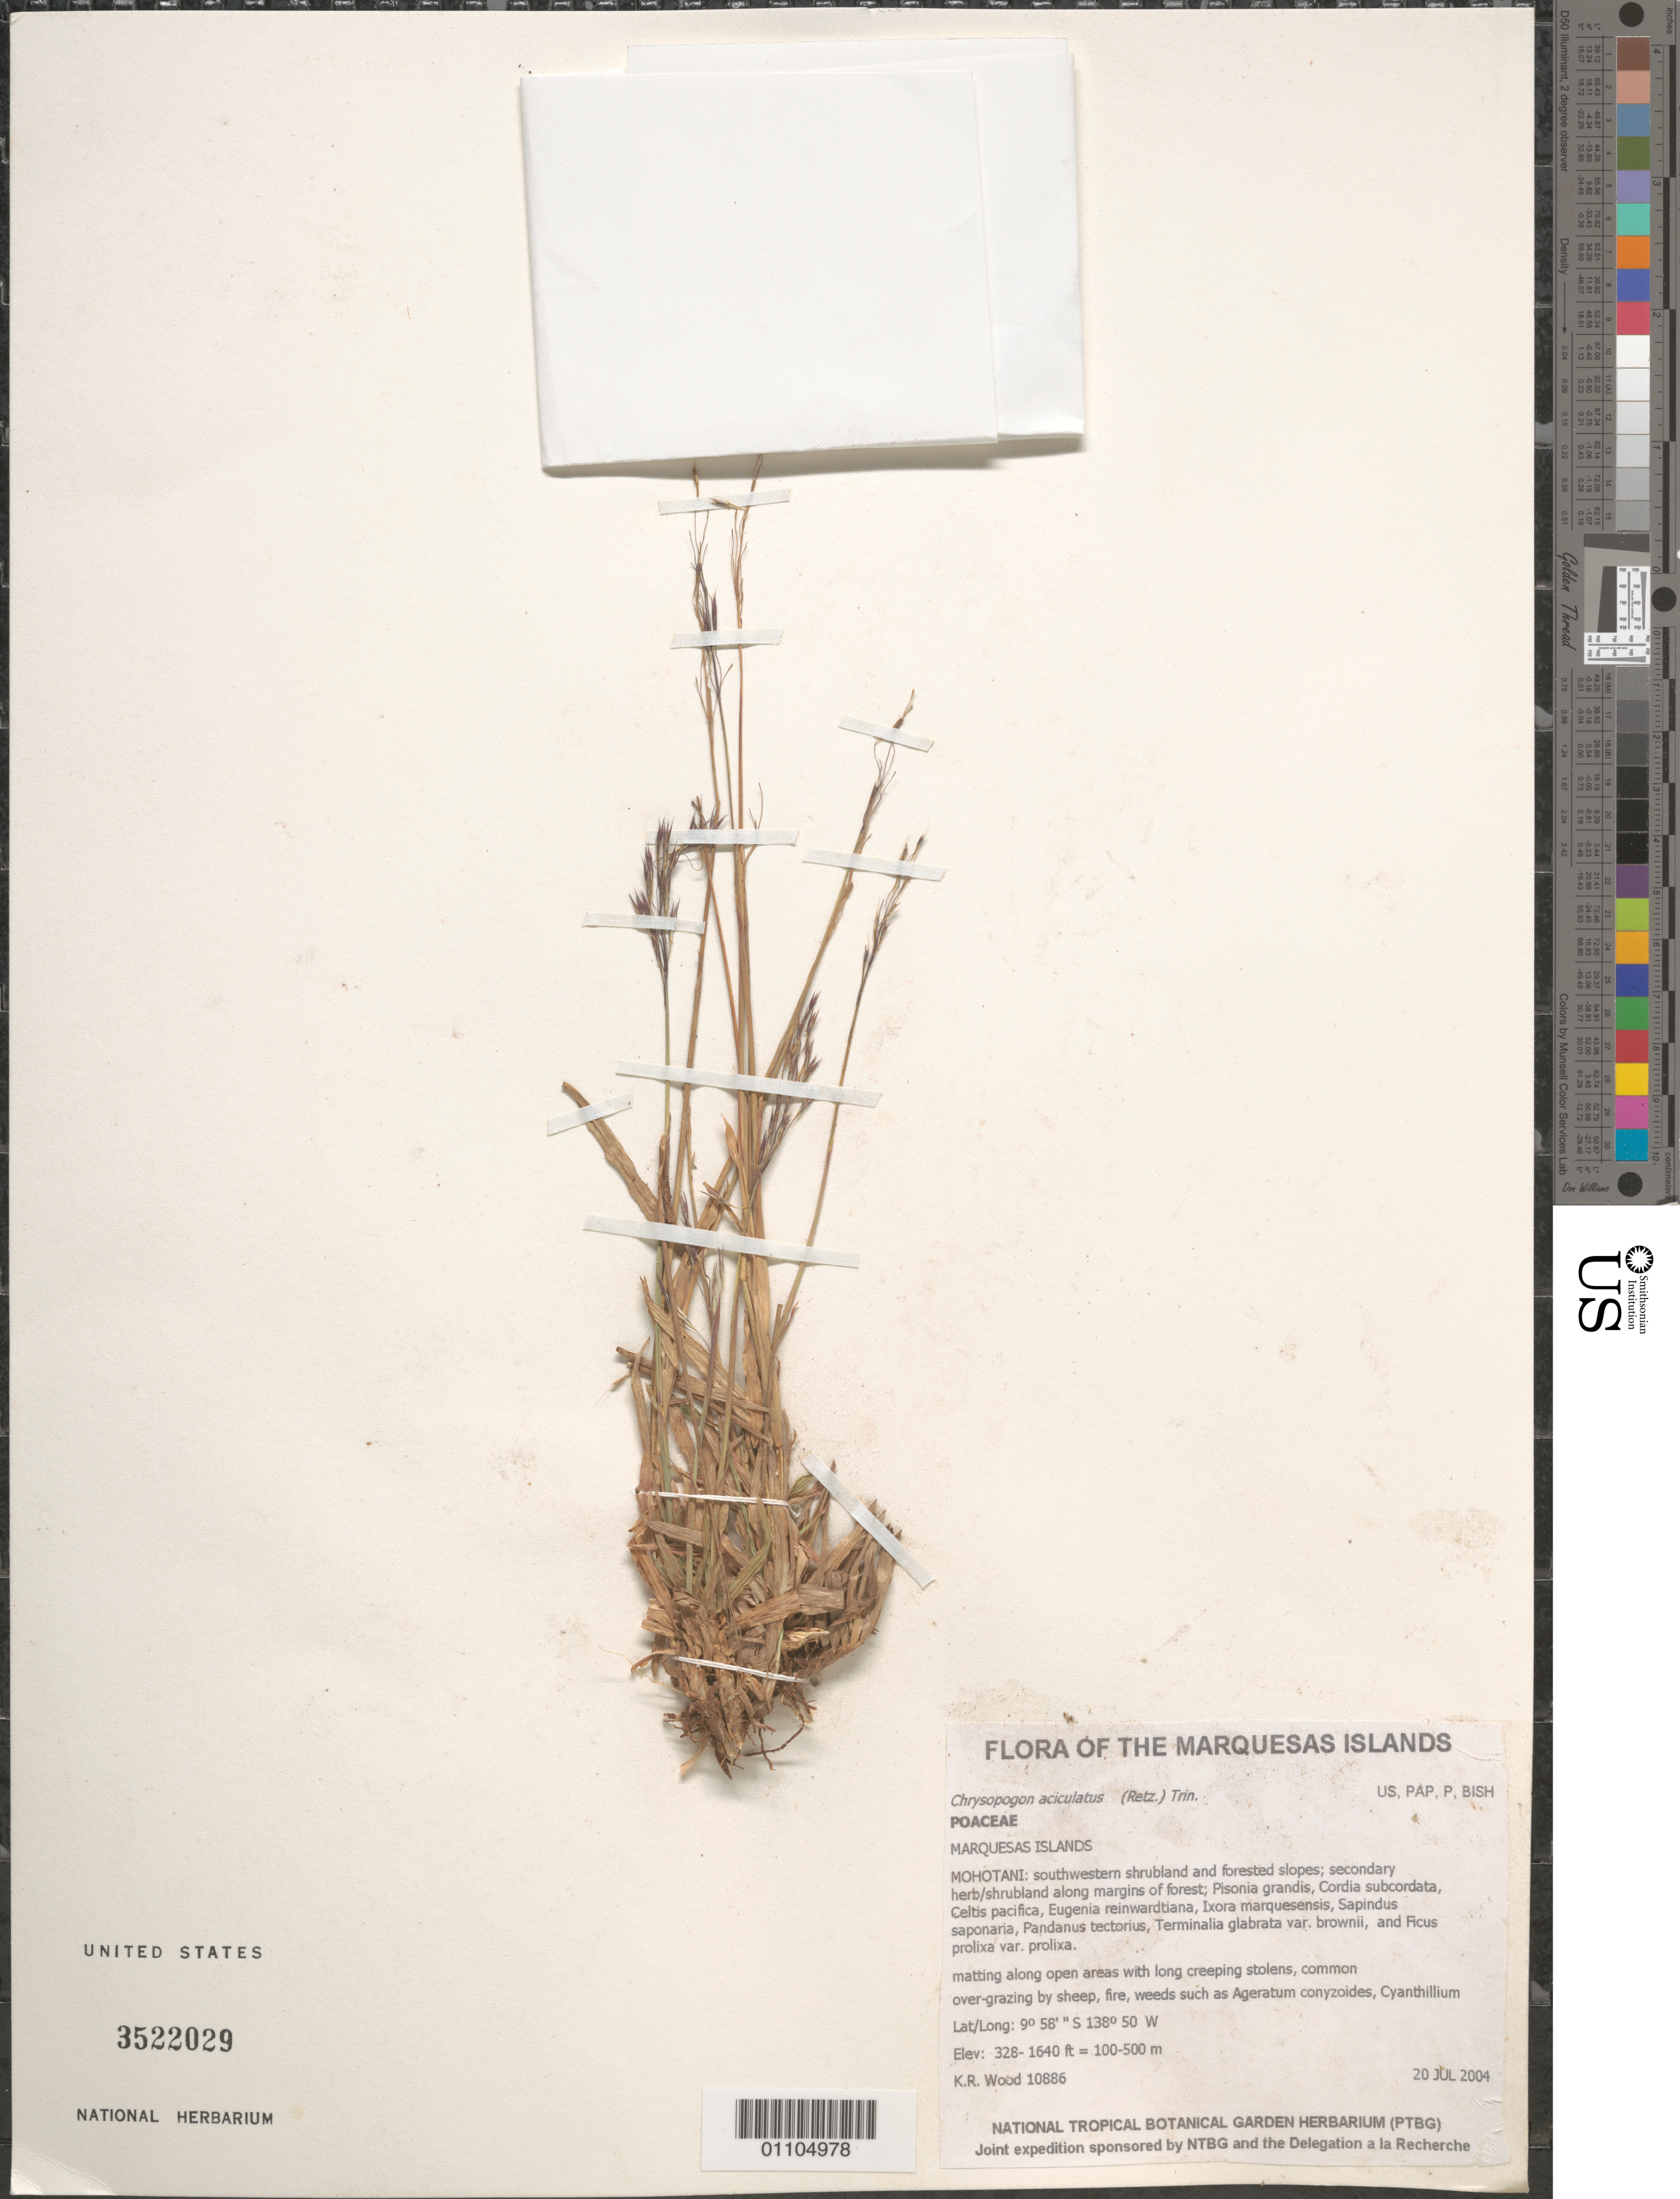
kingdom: Plantae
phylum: Tracheophyta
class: Liliopsida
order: Poales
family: Poaceae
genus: Chrysopogon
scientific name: Chrysopogon aciculatus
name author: (Retz.) Trin.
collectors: K. R. Wood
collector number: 10886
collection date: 2004-07-20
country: French Polynesia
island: Mohotani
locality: Southwestern shrubland and forested slopes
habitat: Secondary herb/shrubland along margins of forest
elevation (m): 100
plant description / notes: Sheep, fire, weeds such as Ageratum conyzoides, Cyanthillium cinereum, Chamaesyce hirta, Senna occidentalis, Ocimum gratissimum, Abutilon hirtum, Passiflora foetida, Rhynchelytrum repens, and Urochloa reptans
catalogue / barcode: US 3522029